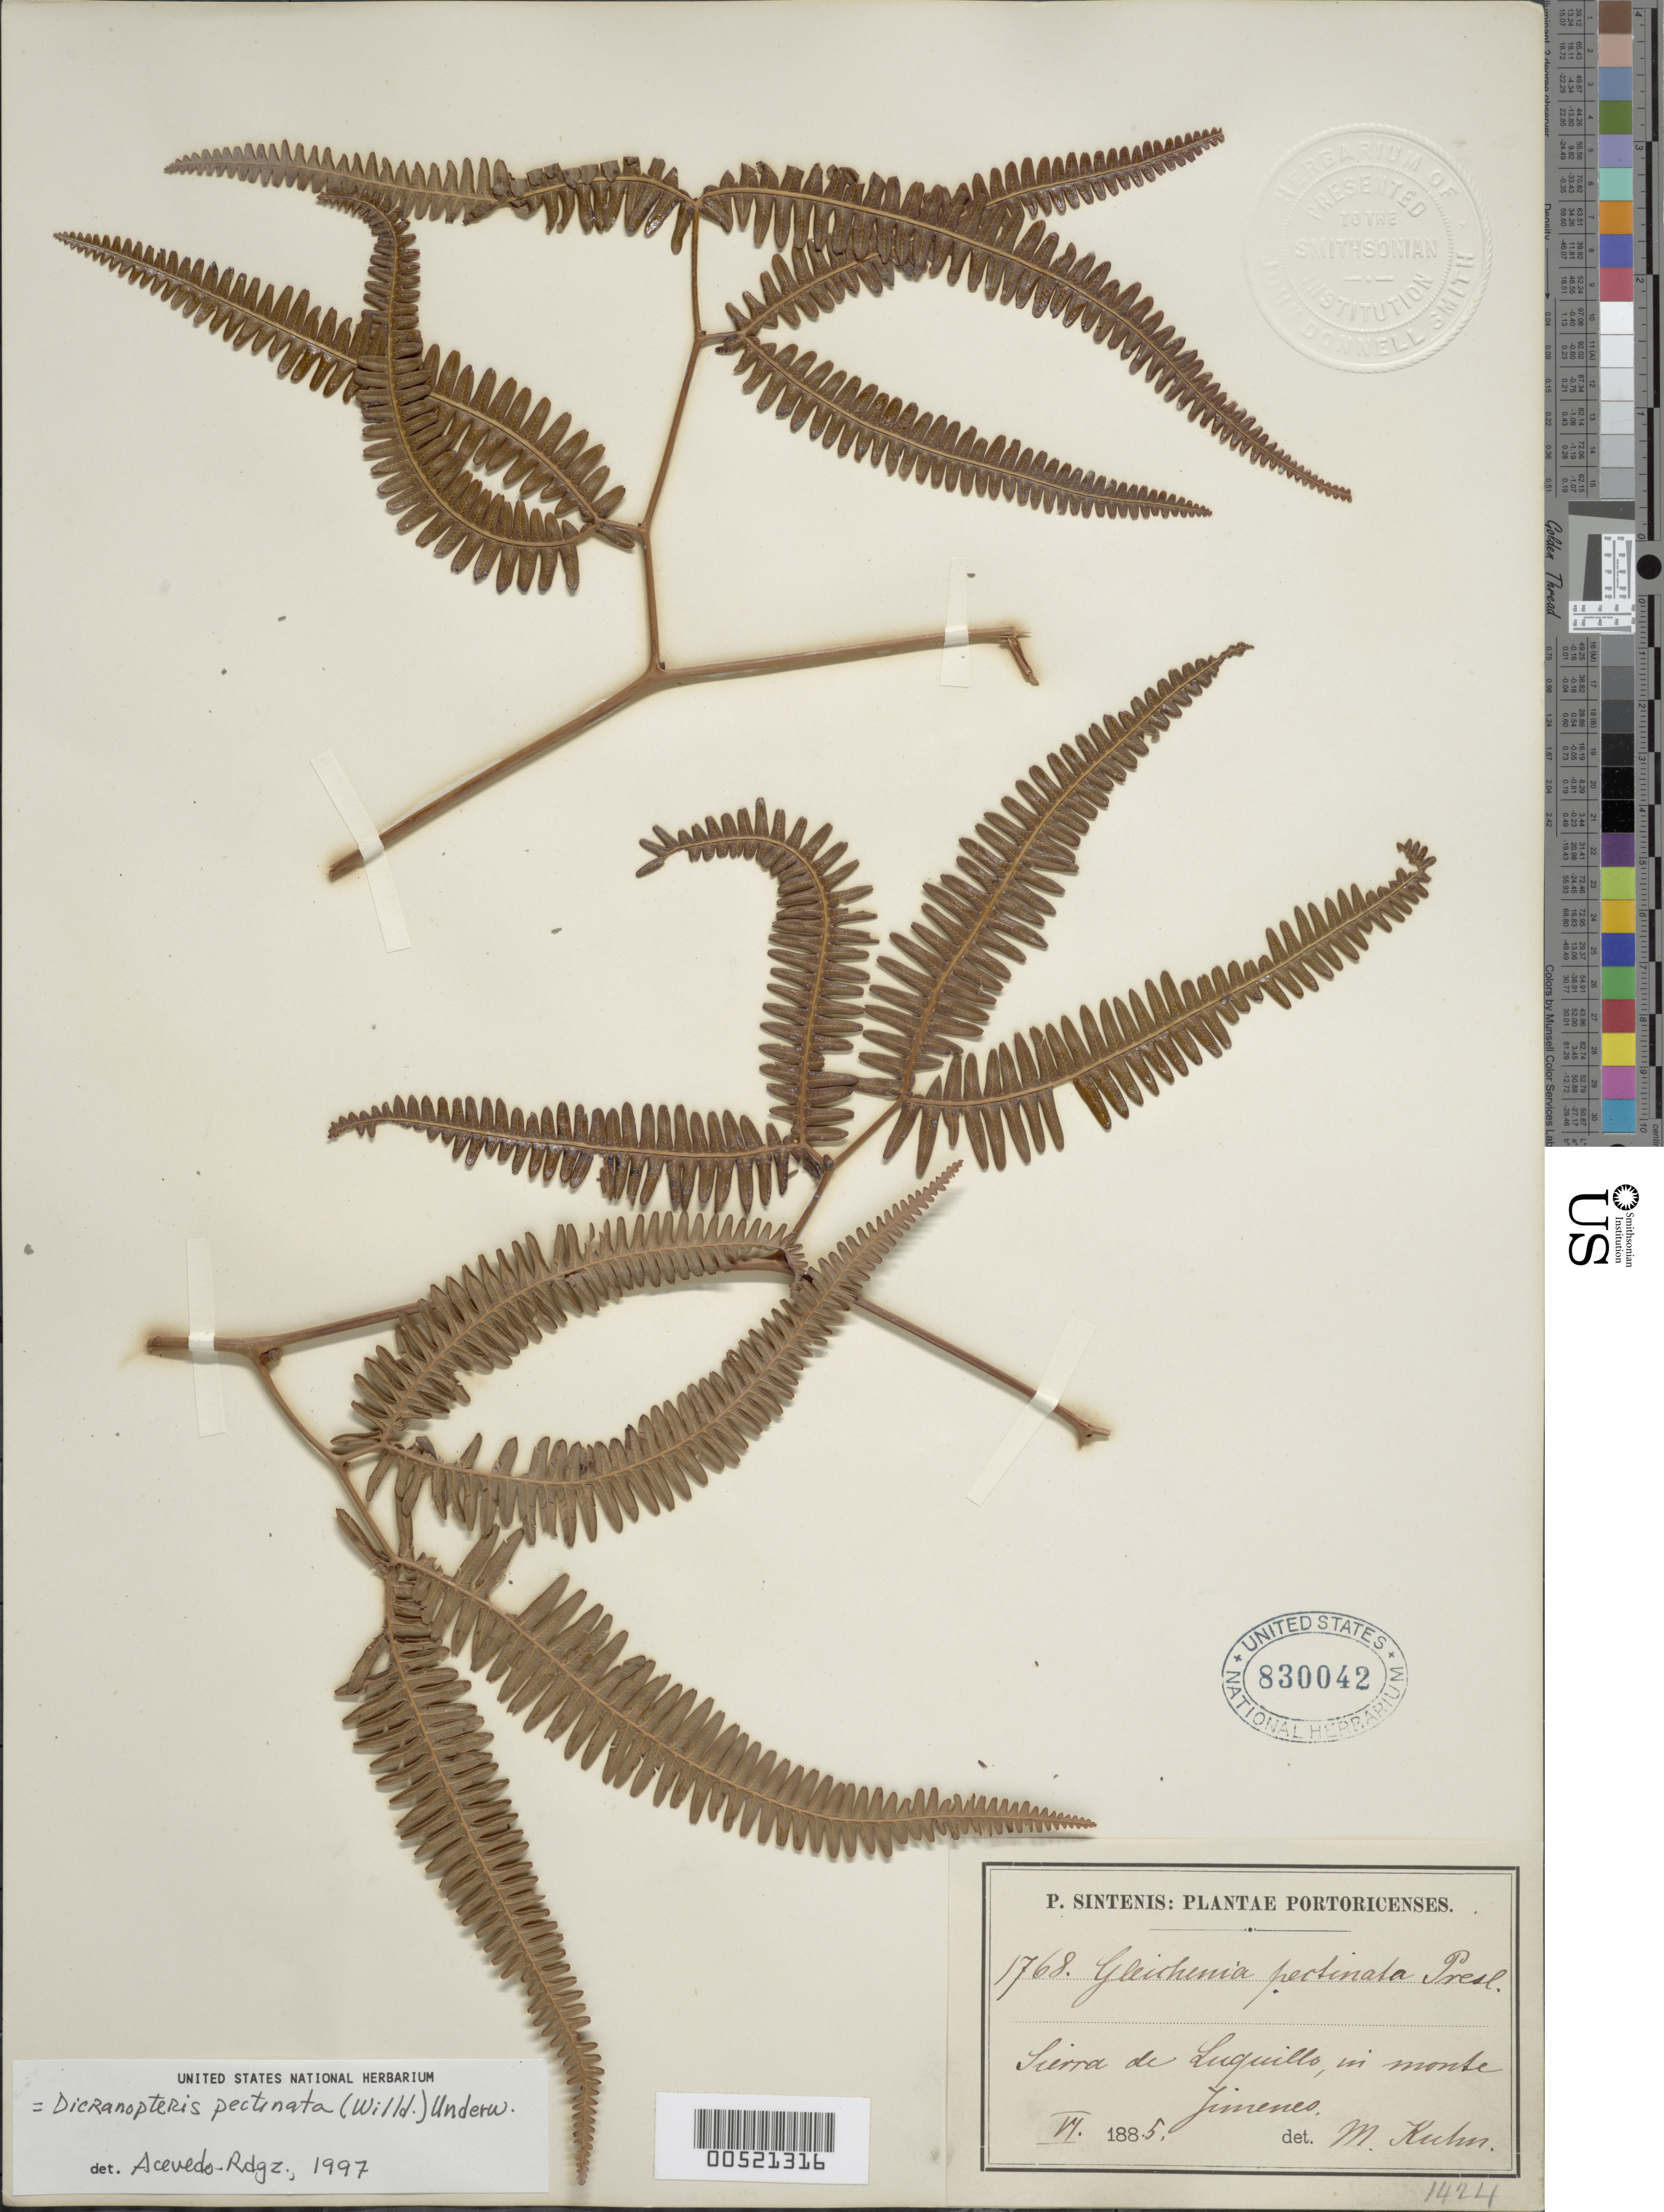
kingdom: Plantae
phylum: Tracheophyta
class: Polypodiopsida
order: Gleicheniales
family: Gleicheniaceae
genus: Gleichenella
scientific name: Gleichenella pectinata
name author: (Willd.) Ching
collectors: P. Sintenis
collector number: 1768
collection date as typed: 01 Apr 1885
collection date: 1885-04-01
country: Puerto Rico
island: Greater Antilles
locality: Monte Jimenes, Luquillo Mts.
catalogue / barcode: US 830042